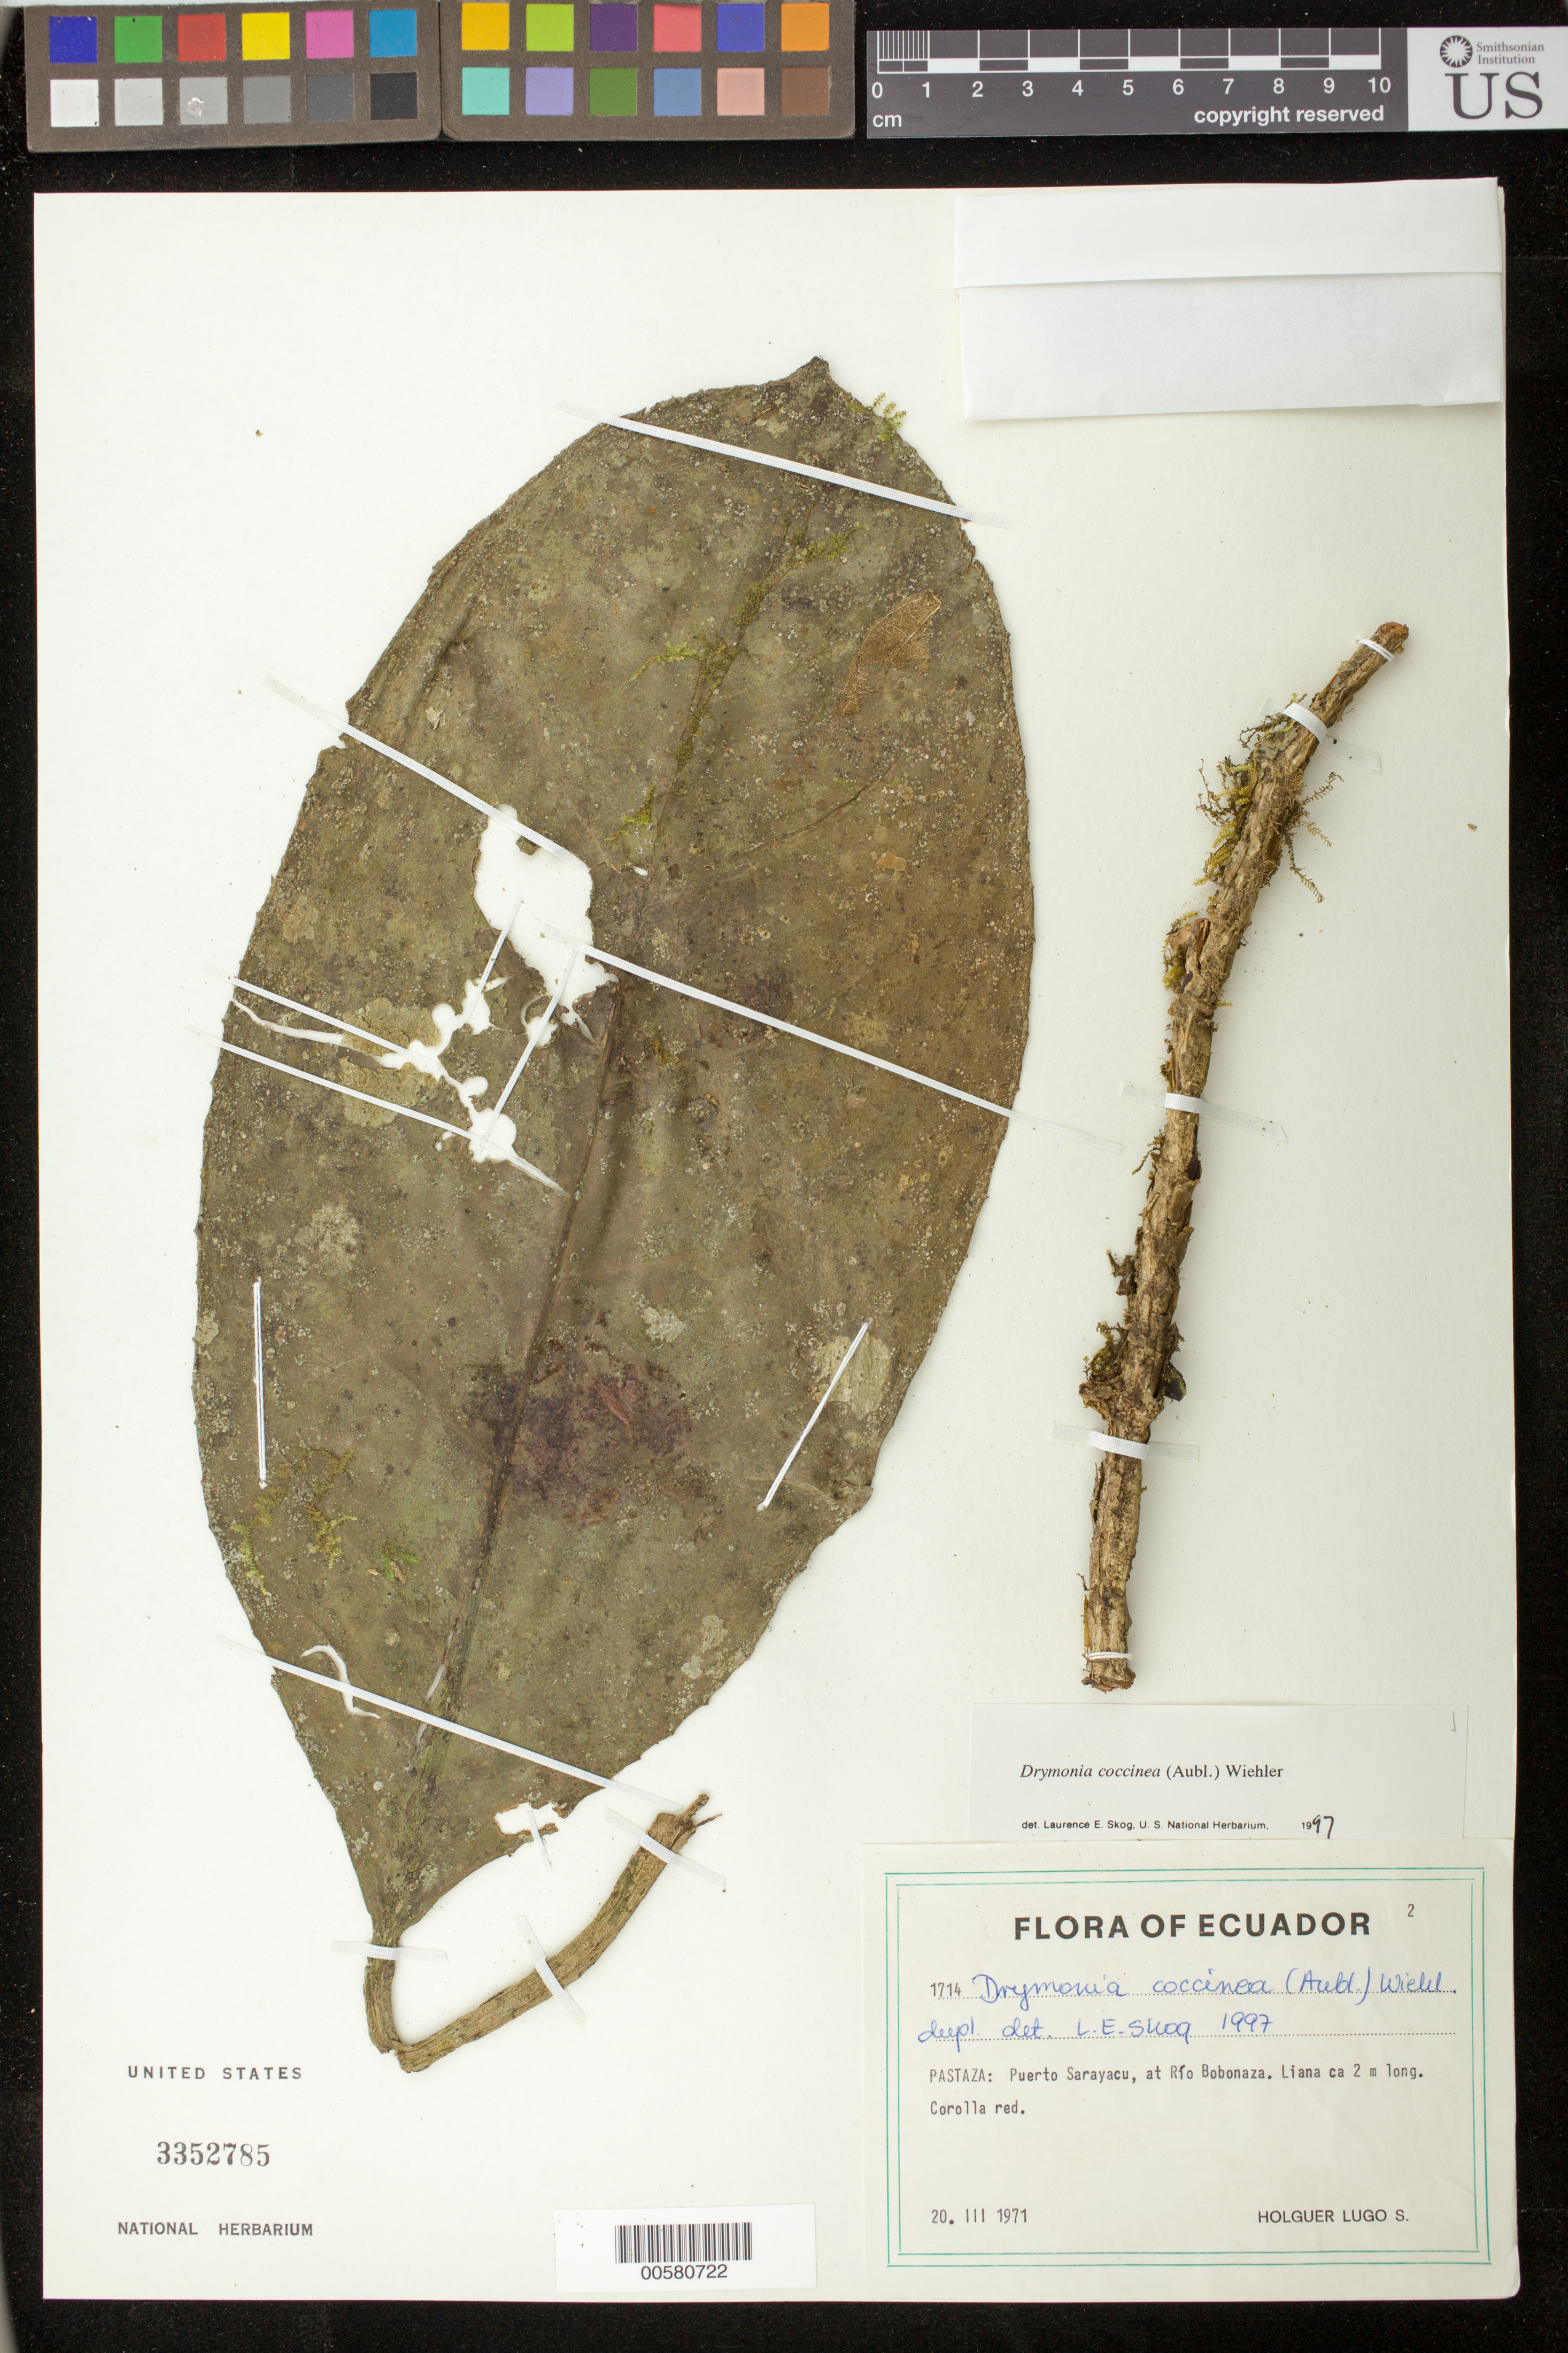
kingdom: Plantae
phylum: Tracheophyta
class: Magnoliopsida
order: Lamiales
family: Gesneriaceae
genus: Drymonia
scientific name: Drymonia coccinea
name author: (Aubl.) Wiehler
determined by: Skog, Laurence E.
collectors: H. Lugo S.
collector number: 1714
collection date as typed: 20 Mar 1971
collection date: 1971-03-20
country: Ecuador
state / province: Pastaza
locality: Puerto Sarayacu, at Río Bobonaza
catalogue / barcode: US 3352785